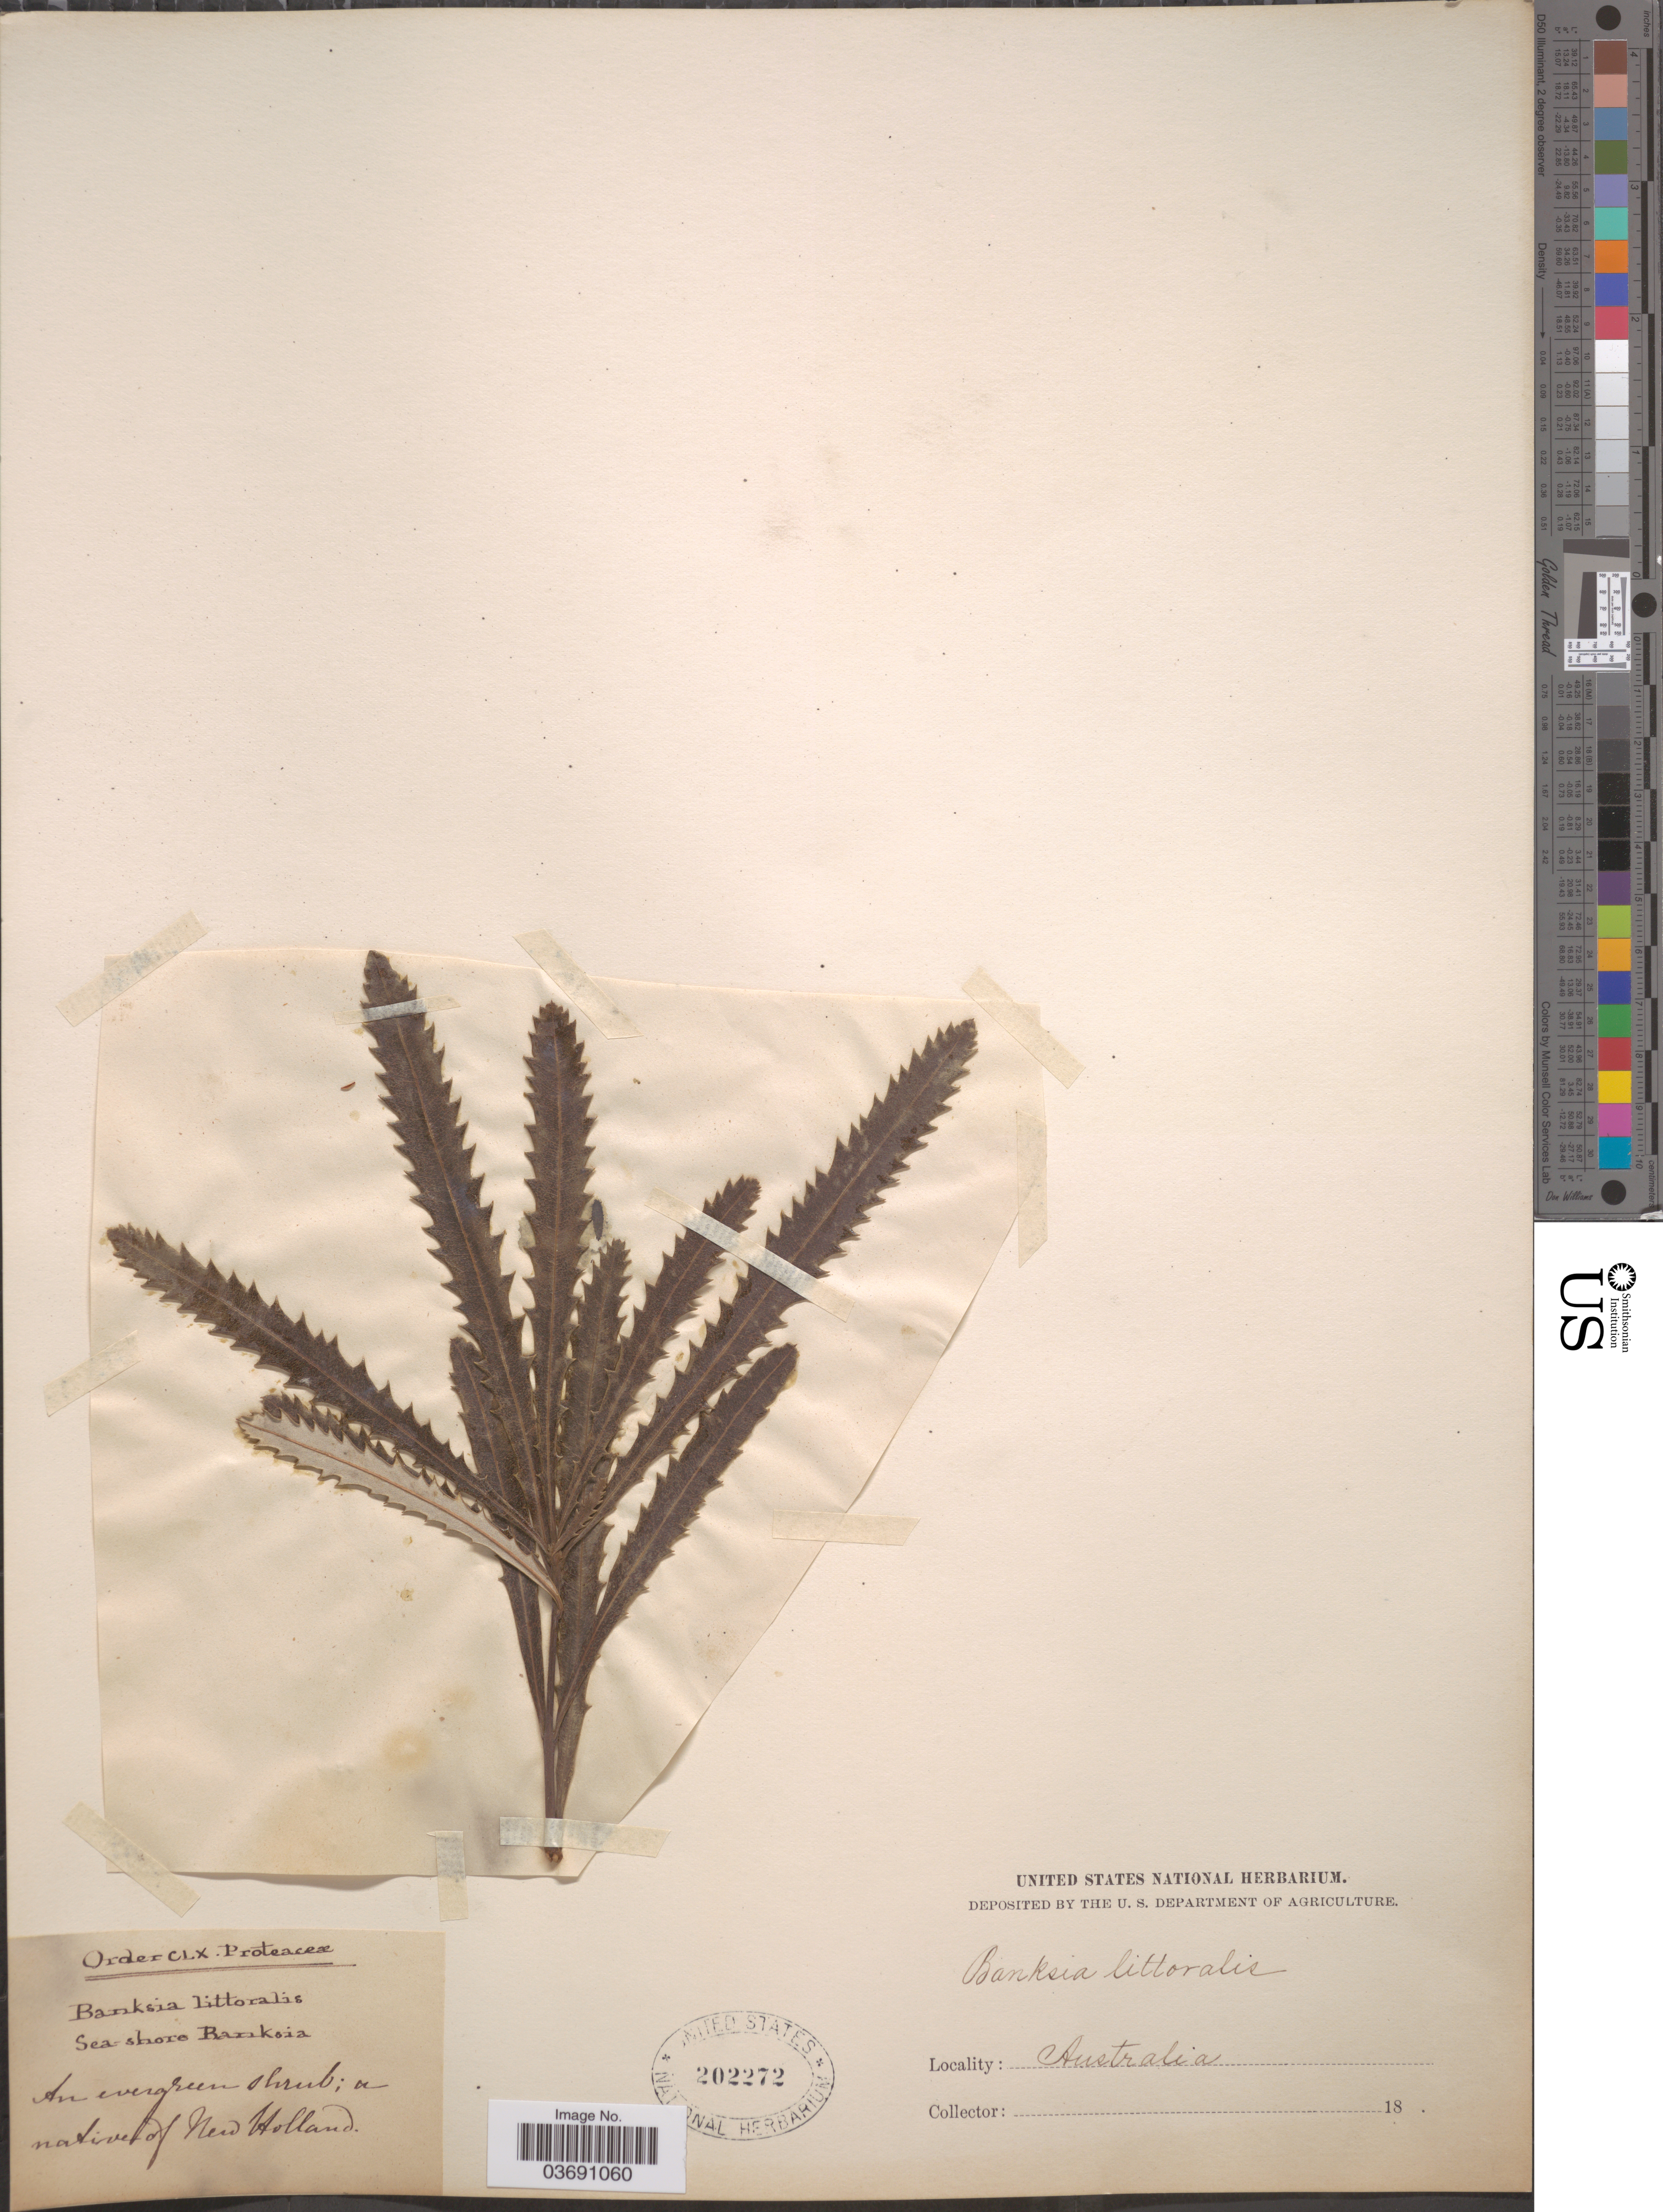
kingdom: Plantae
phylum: Tracheophyta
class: Magnoliopsida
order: Proteales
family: Proteaceae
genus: Banksia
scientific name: Banksia littoralis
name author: R. Br.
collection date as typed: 18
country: Australia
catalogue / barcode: US 202272